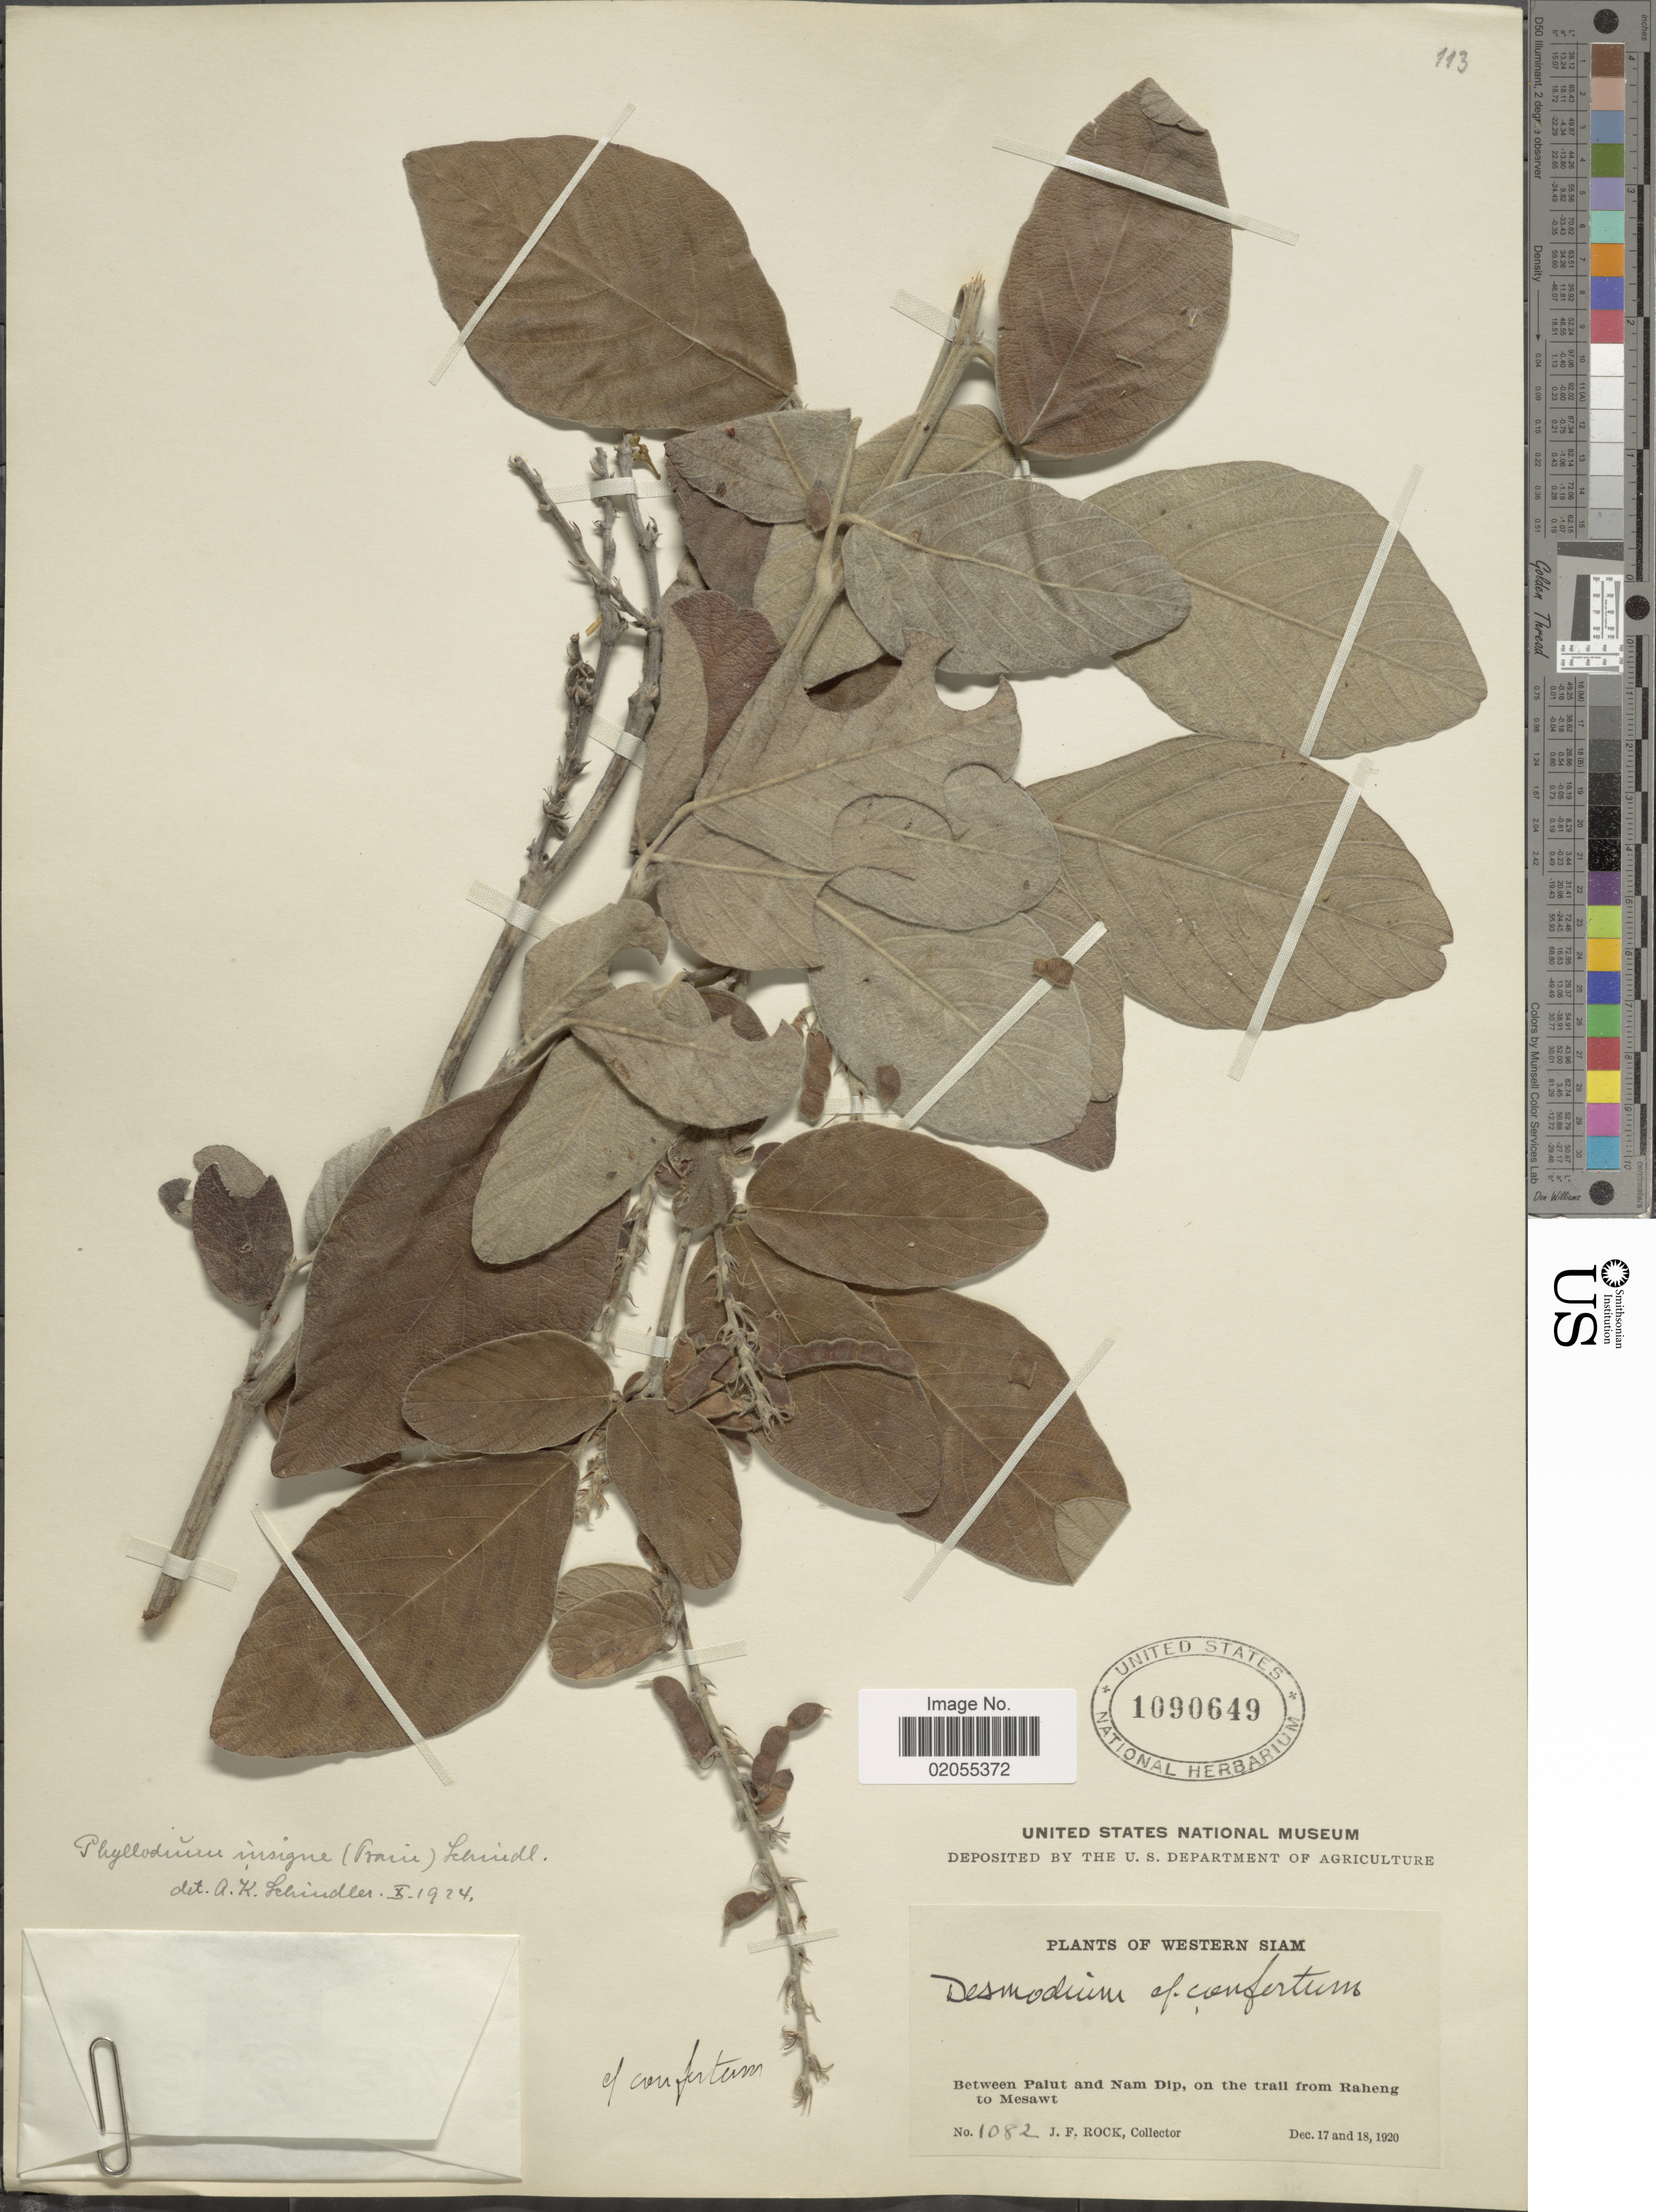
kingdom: Plantae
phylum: Tracheophyta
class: Magnoliopsida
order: Fabales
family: Fabaceae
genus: Phyllodium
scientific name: Phyllodium insigne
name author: Schindl.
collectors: J. Rock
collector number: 1082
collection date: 1920-12-17/1920-12-18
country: Thailand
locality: Western Siam, between Palut and Nam Dip, on the trail from Raheng to Mesawt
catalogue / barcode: US 1090649